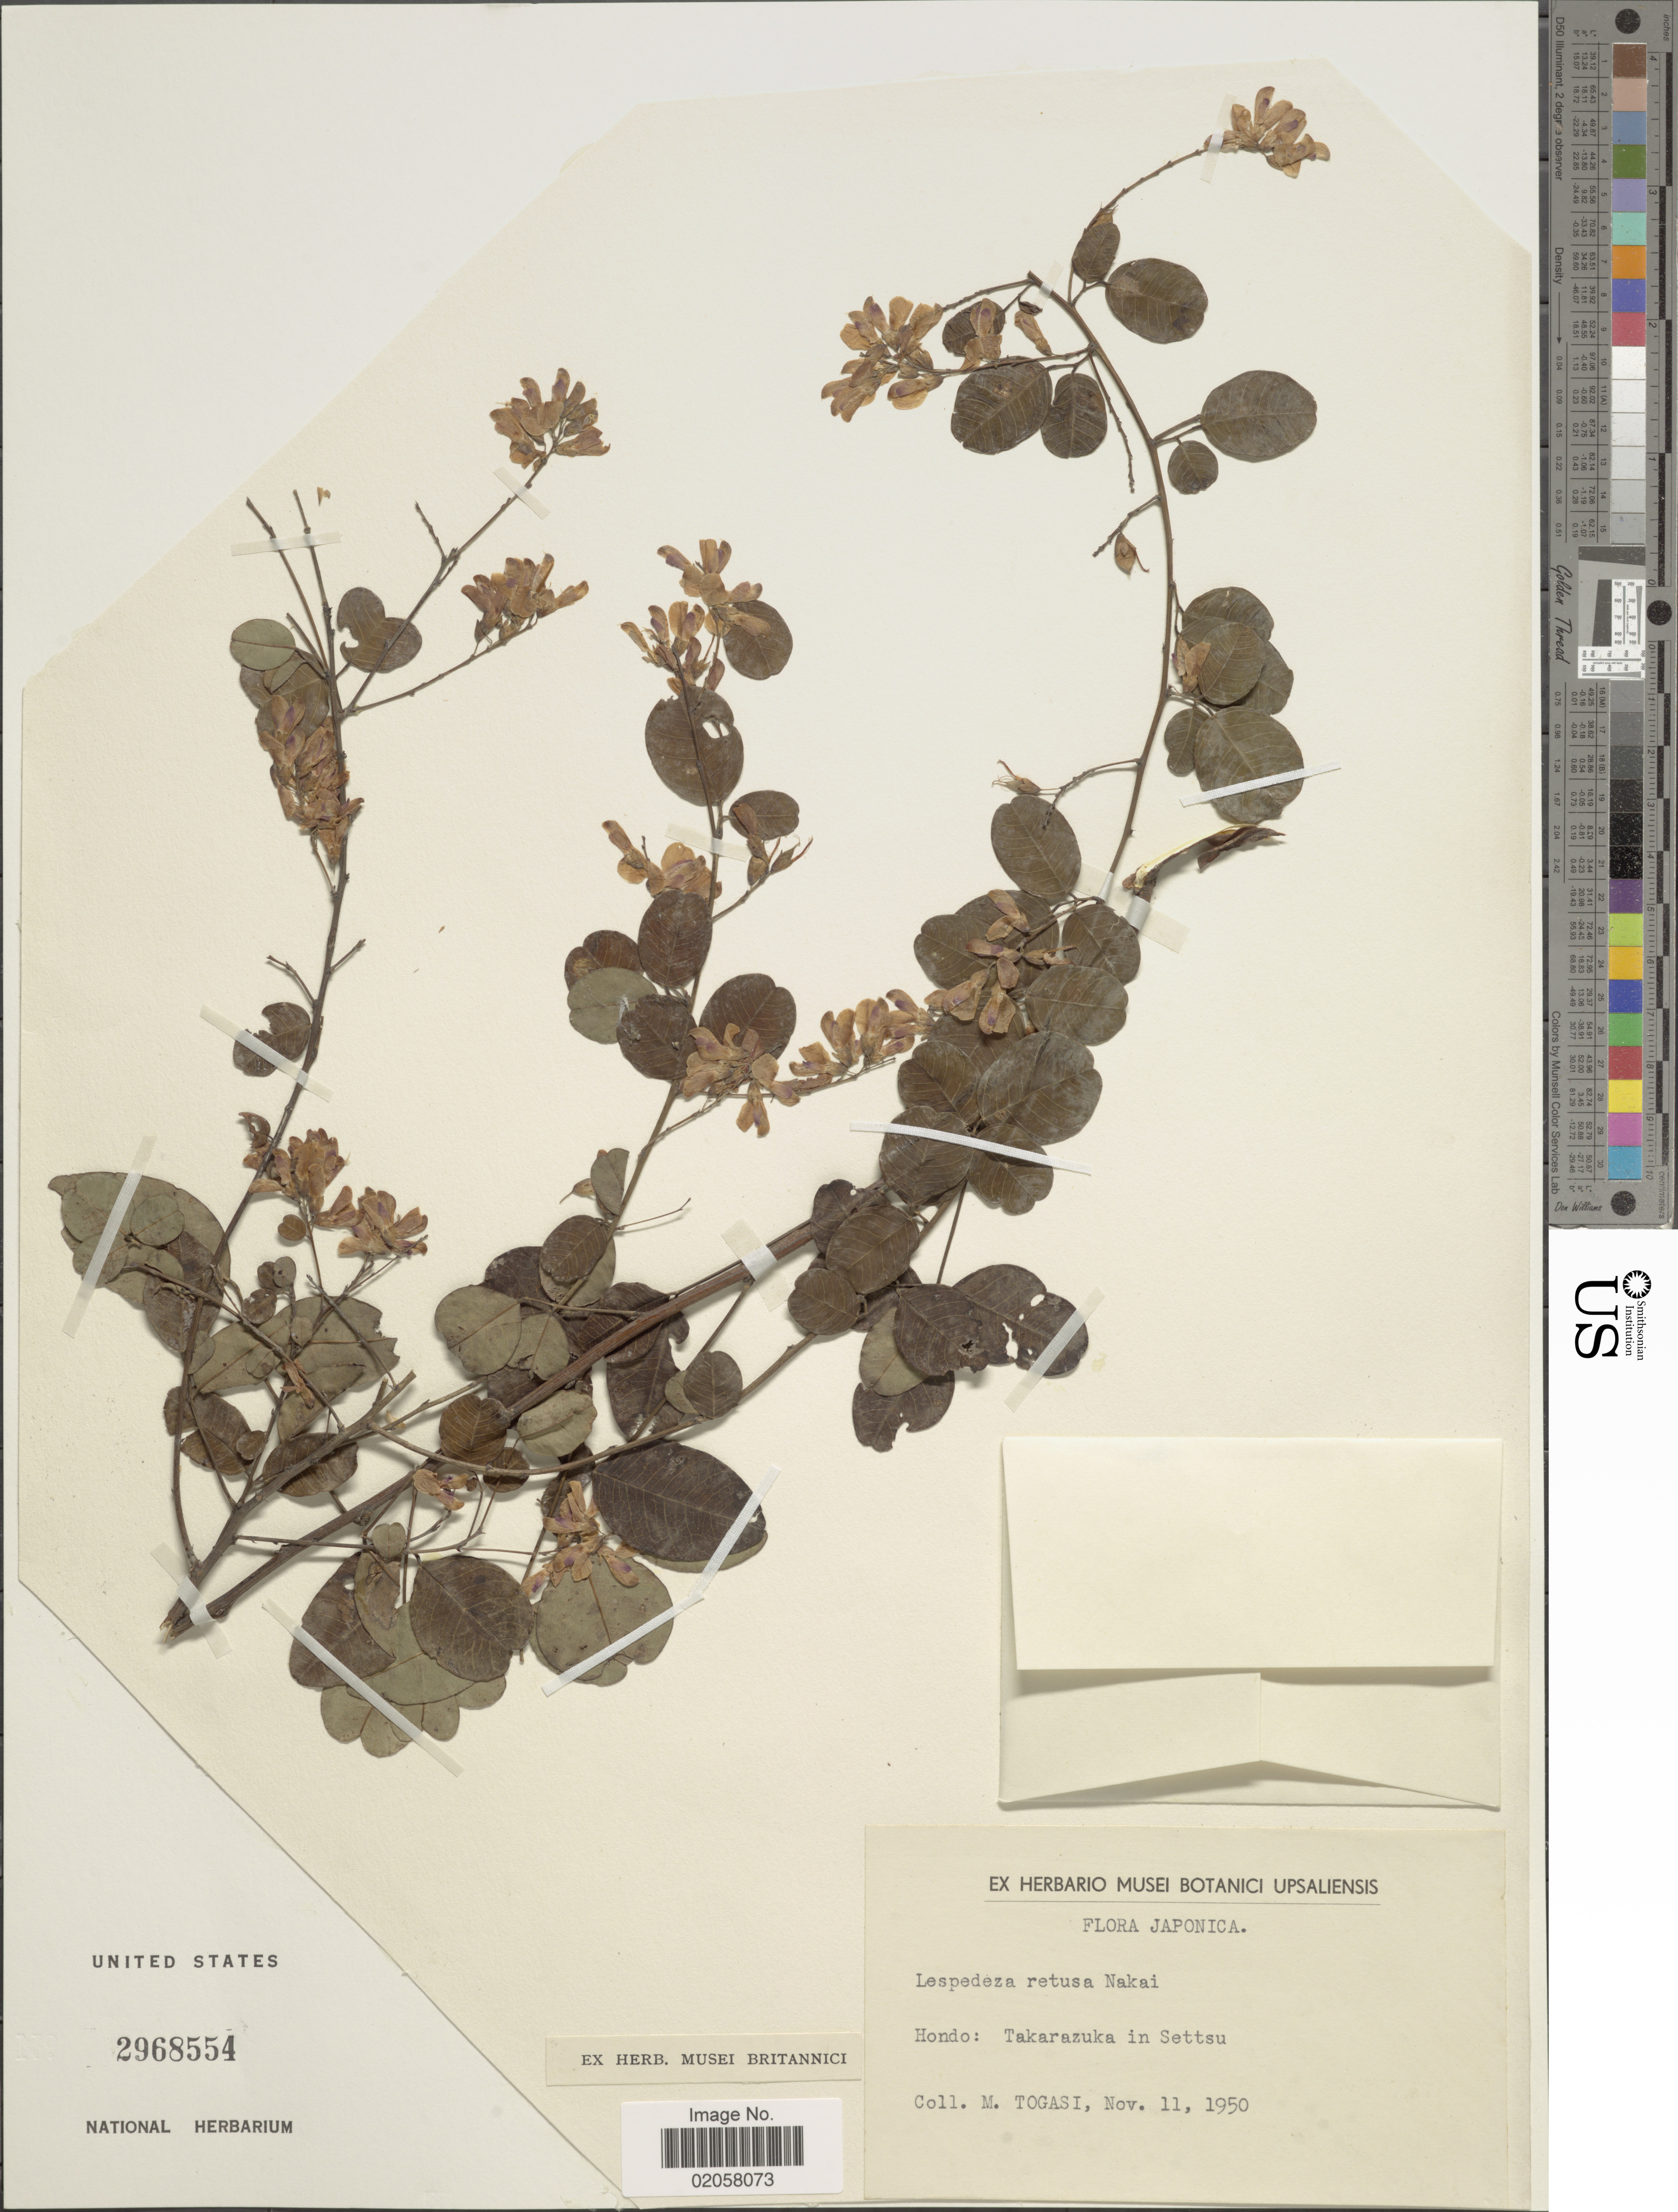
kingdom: Plantae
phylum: Tracheophyta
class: Magnoliopsida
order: Fabales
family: Fabaceae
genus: Lespedeza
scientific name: Lespedeza retusa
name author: Nakai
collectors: M. Togasi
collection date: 1950-11-11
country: Japan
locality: Hondo: Takarazuka in Settsu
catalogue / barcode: US 2968554